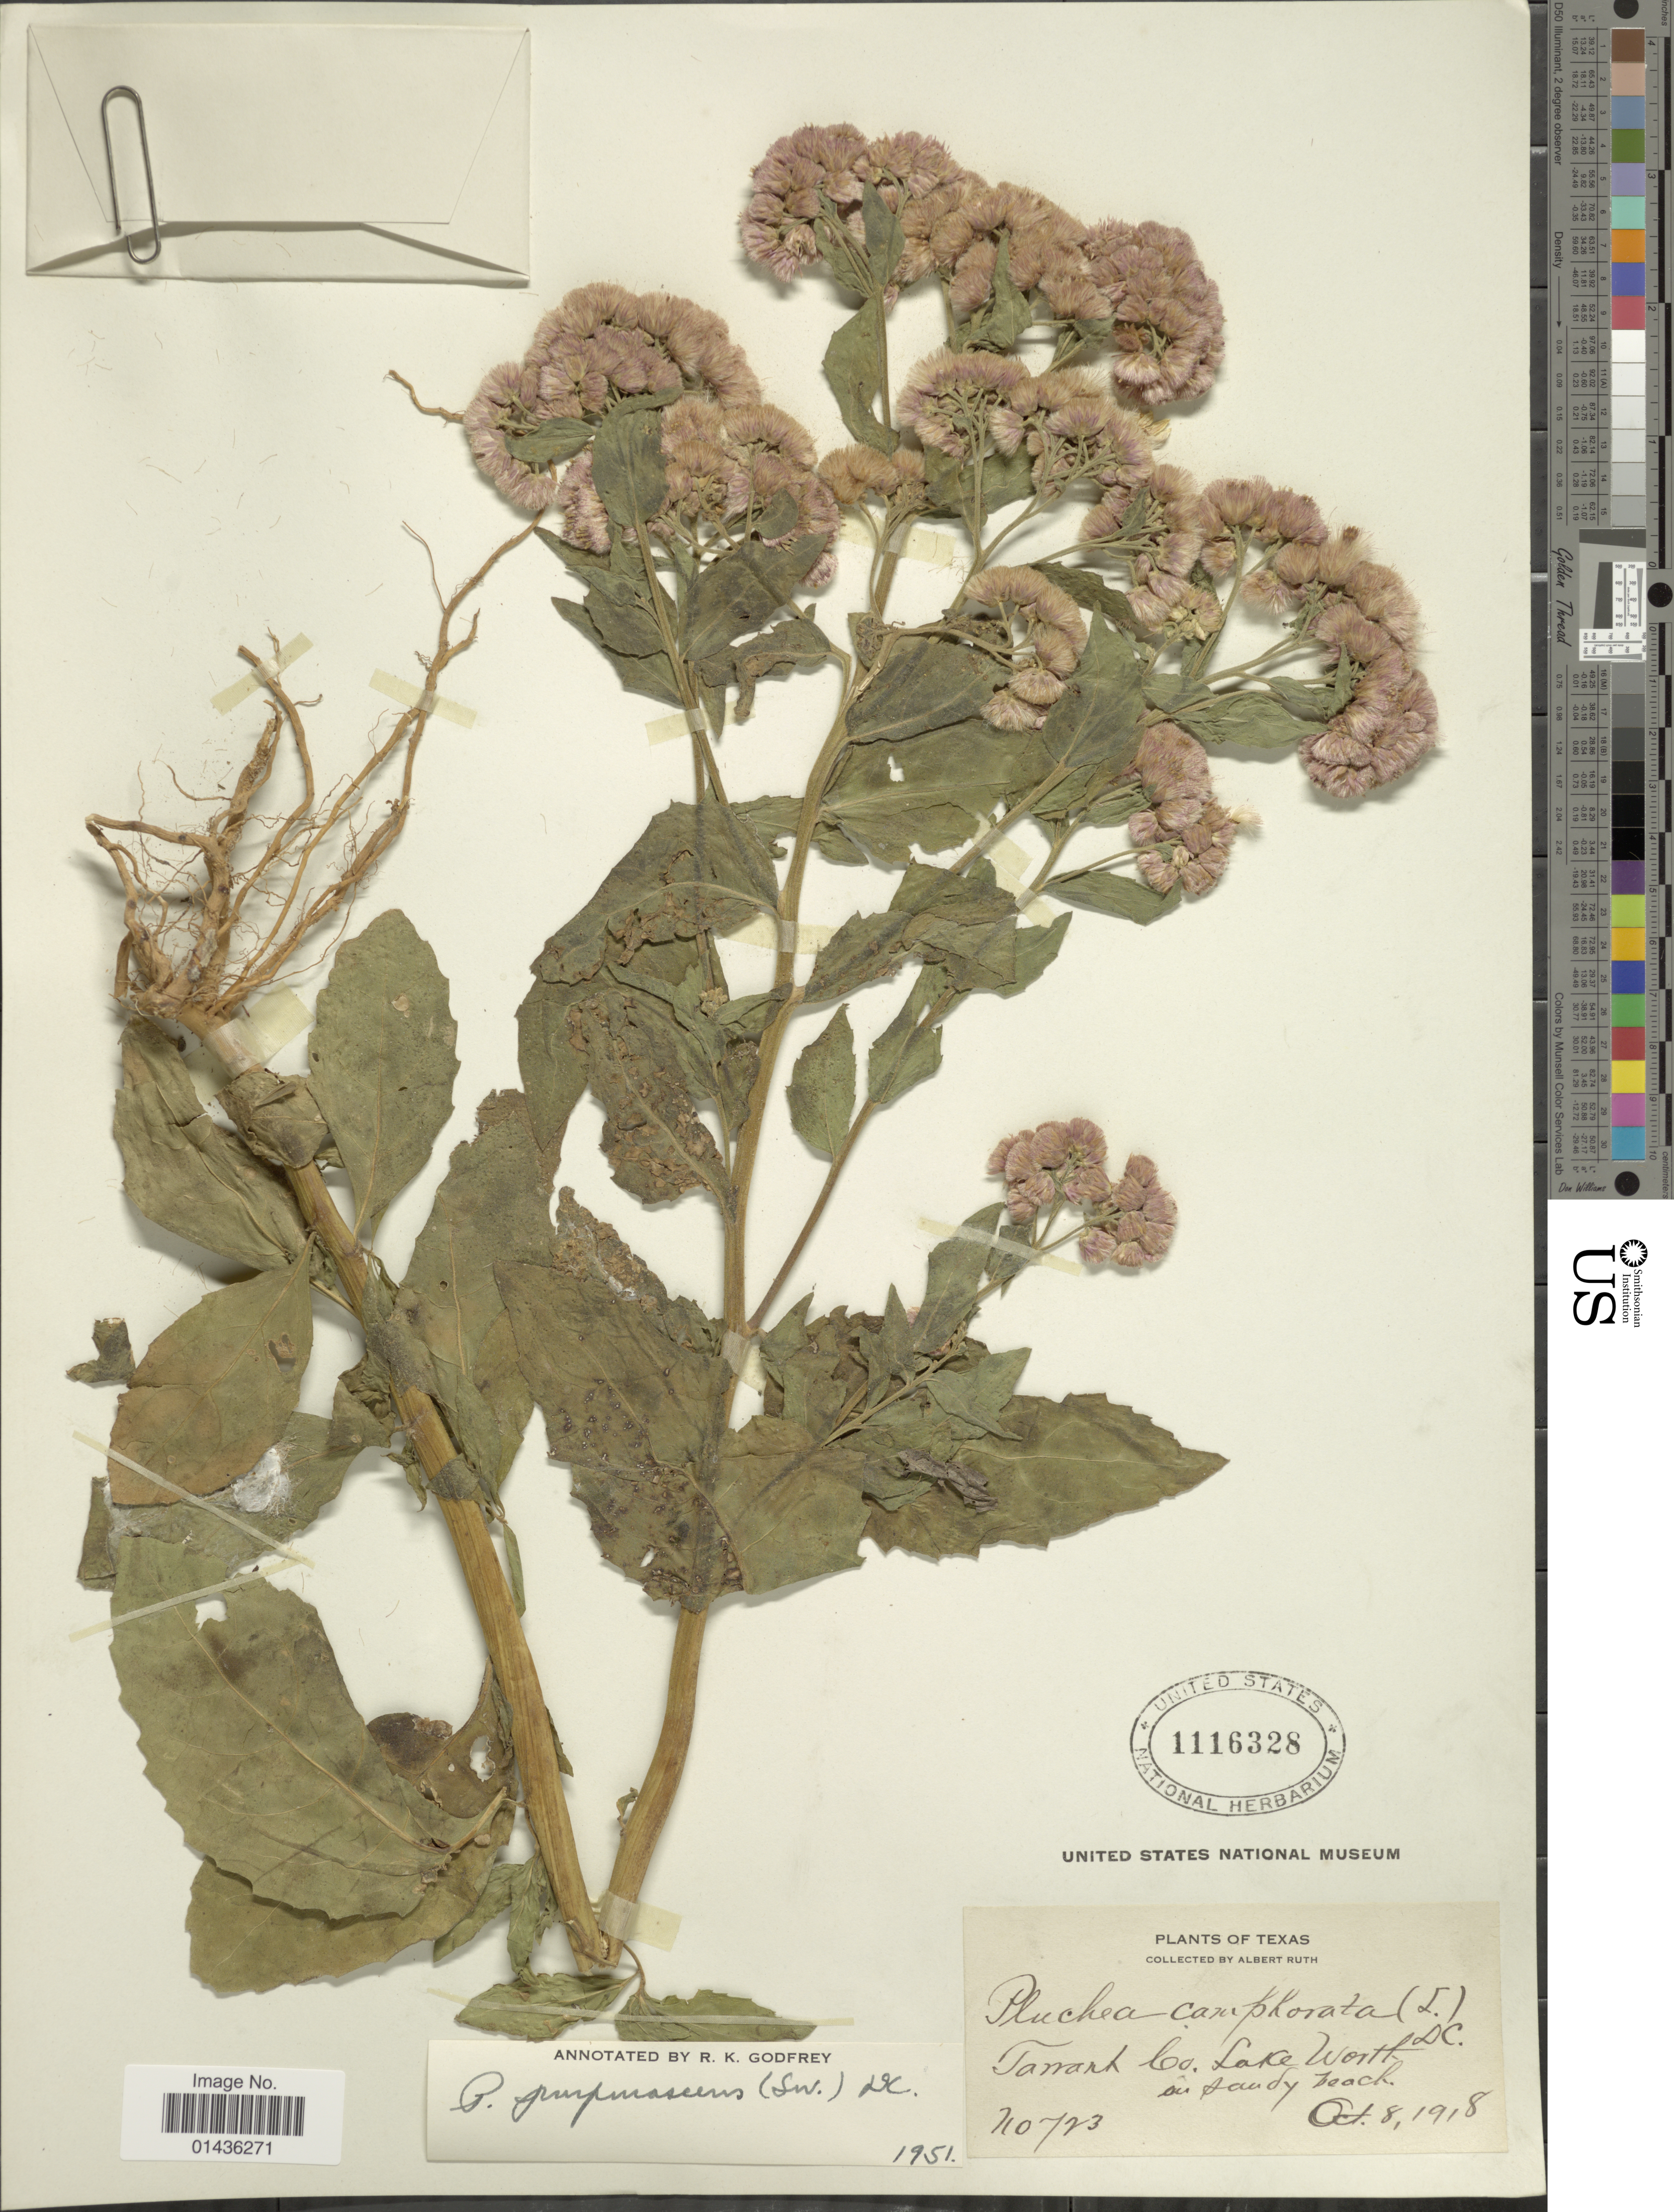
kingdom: Plantae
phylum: Tracheophyta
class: Magnoliopsida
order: Asterales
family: Asteraceae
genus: Pluchea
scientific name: Pluchea odorata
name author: (L.) Cass.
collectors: A. Ruth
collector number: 723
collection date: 1918-10-08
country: United States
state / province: Texas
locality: Tarrant Co., Lake Worth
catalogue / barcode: US 1116328